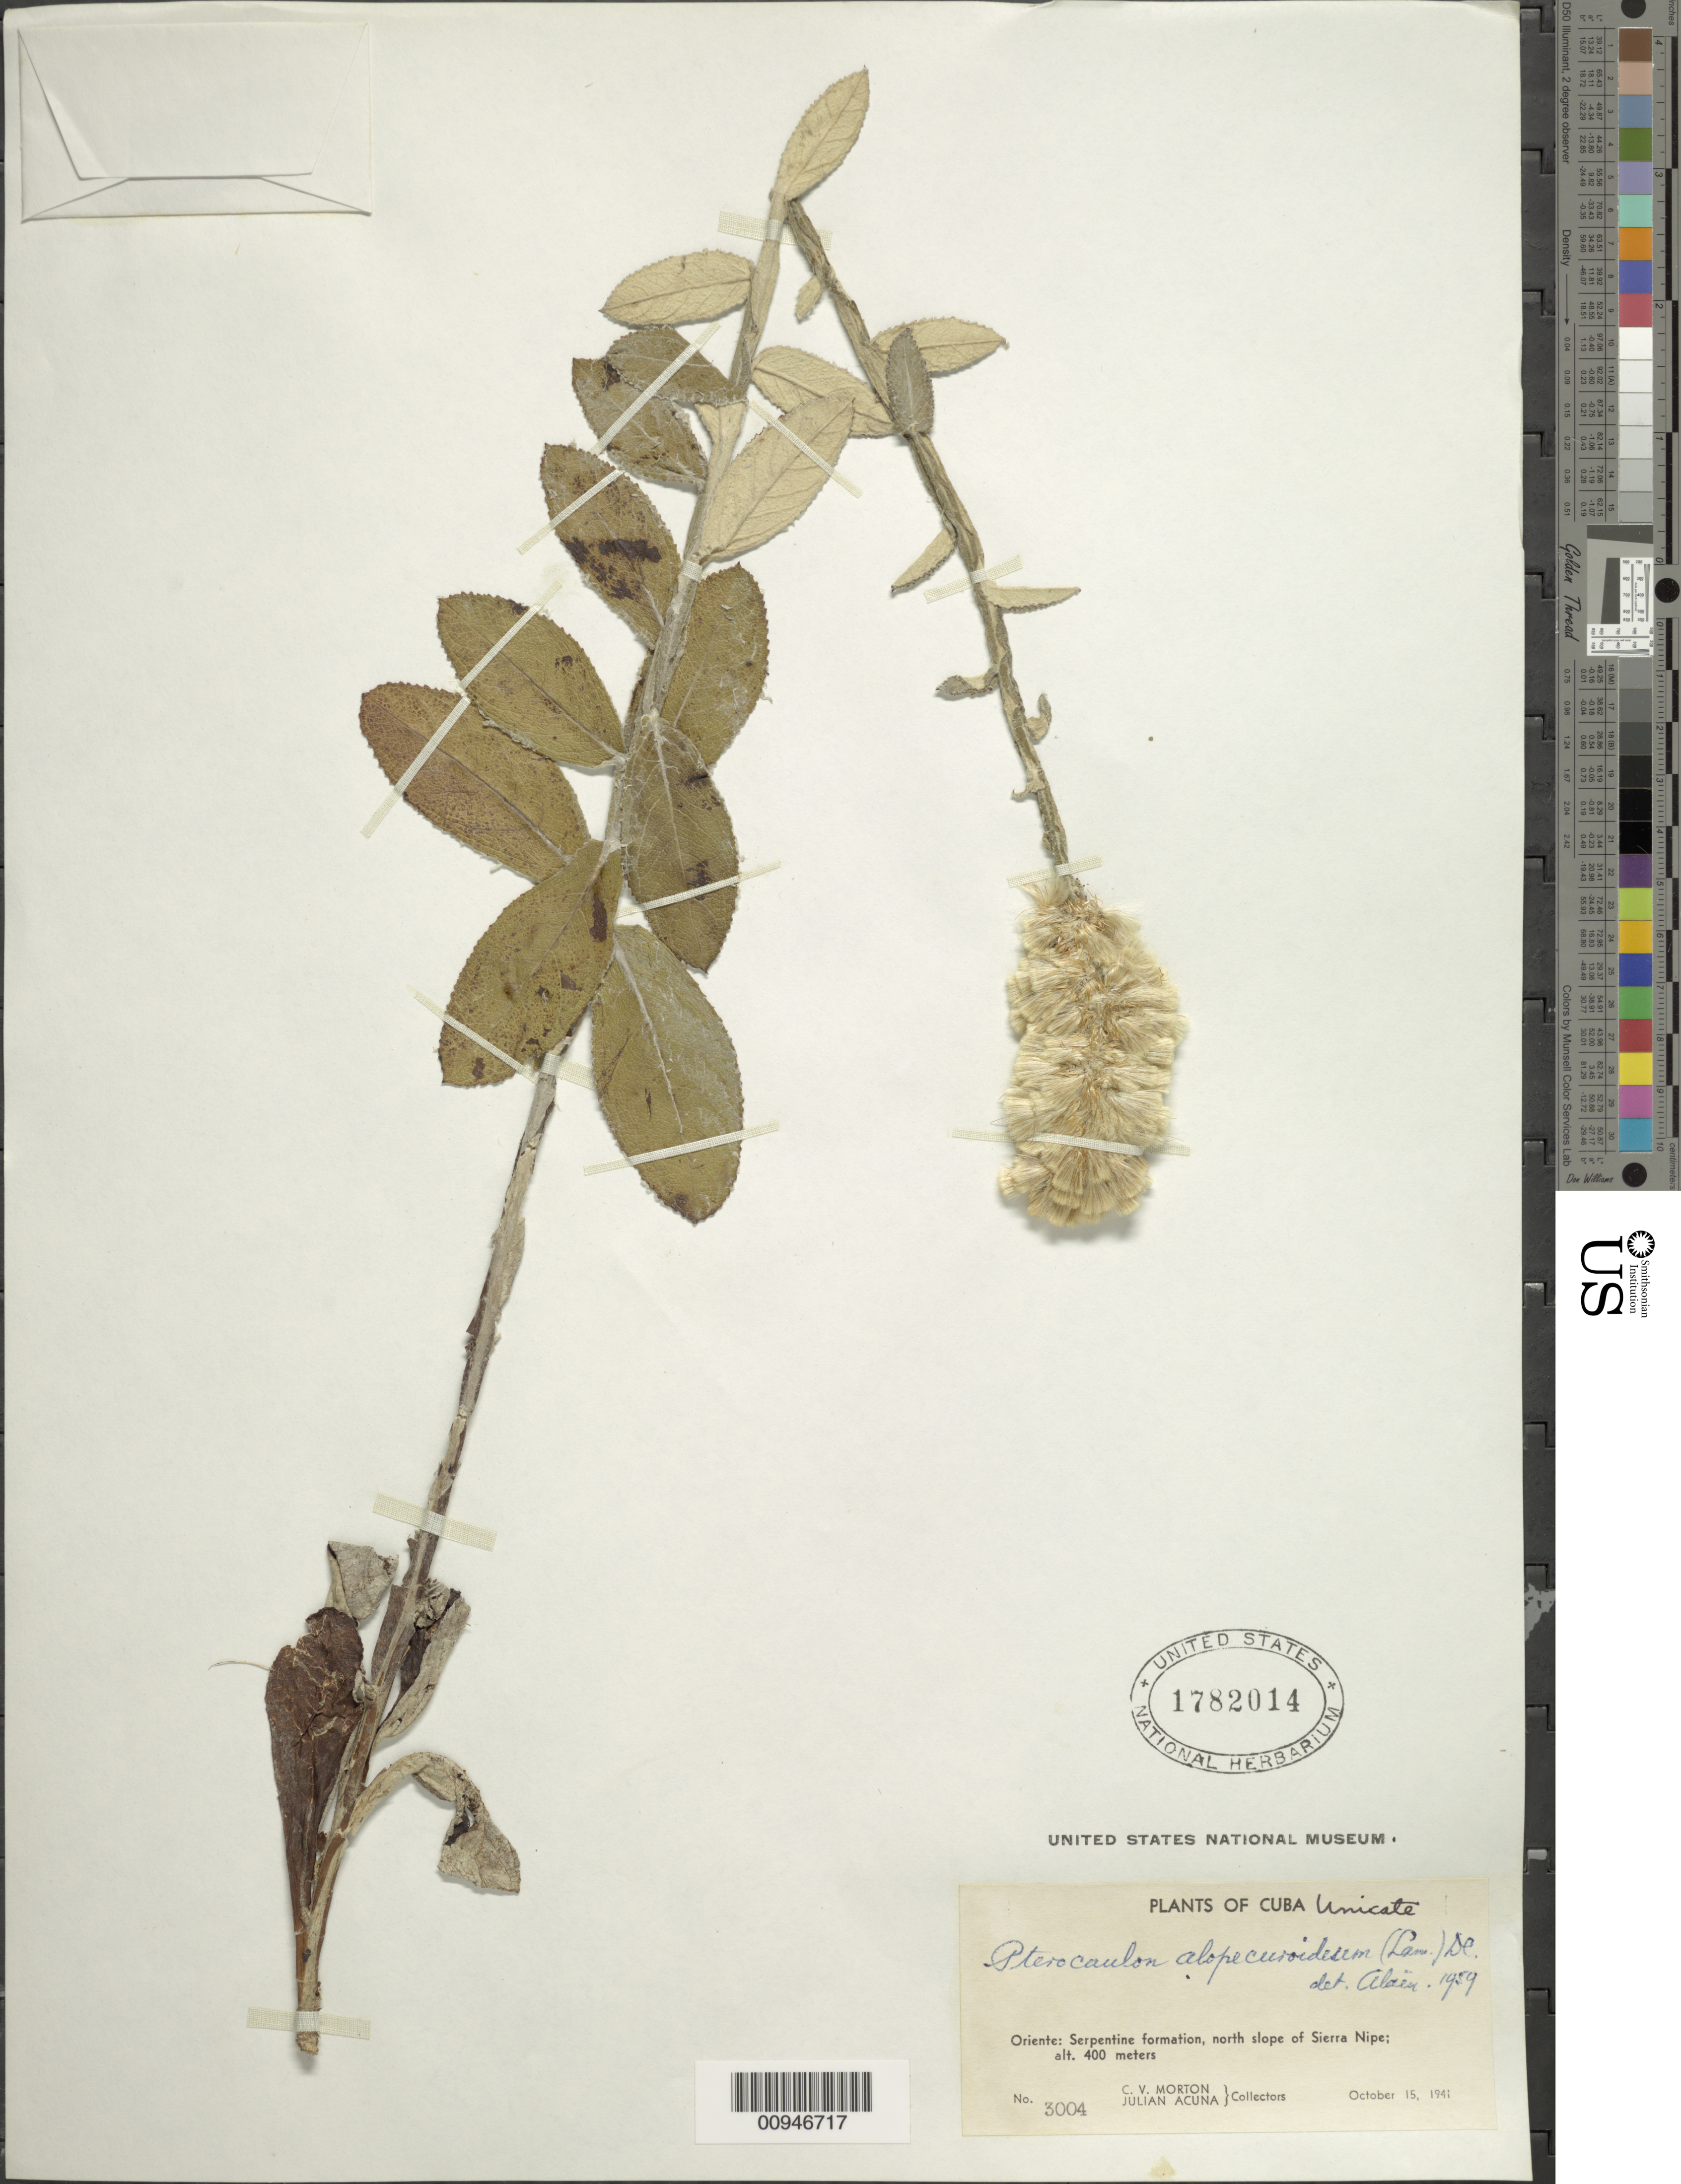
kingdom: Plantae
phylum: Tracheophyta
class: Magnoliopsida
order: Asterales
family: Asteraceae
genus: Pterocaulon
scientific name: Pterocaulon alopecuroides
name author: (Lam.) DC.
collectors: C. V. Morton & J. Acuña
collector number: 3004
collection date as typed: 15 Oct 1941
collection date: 1941-10-15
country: Cuba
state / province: Holguín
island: Cuba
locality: North slope of Sierra Nipe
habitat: Serpentine formation of sierra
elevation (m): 400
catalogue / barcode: US 1782014